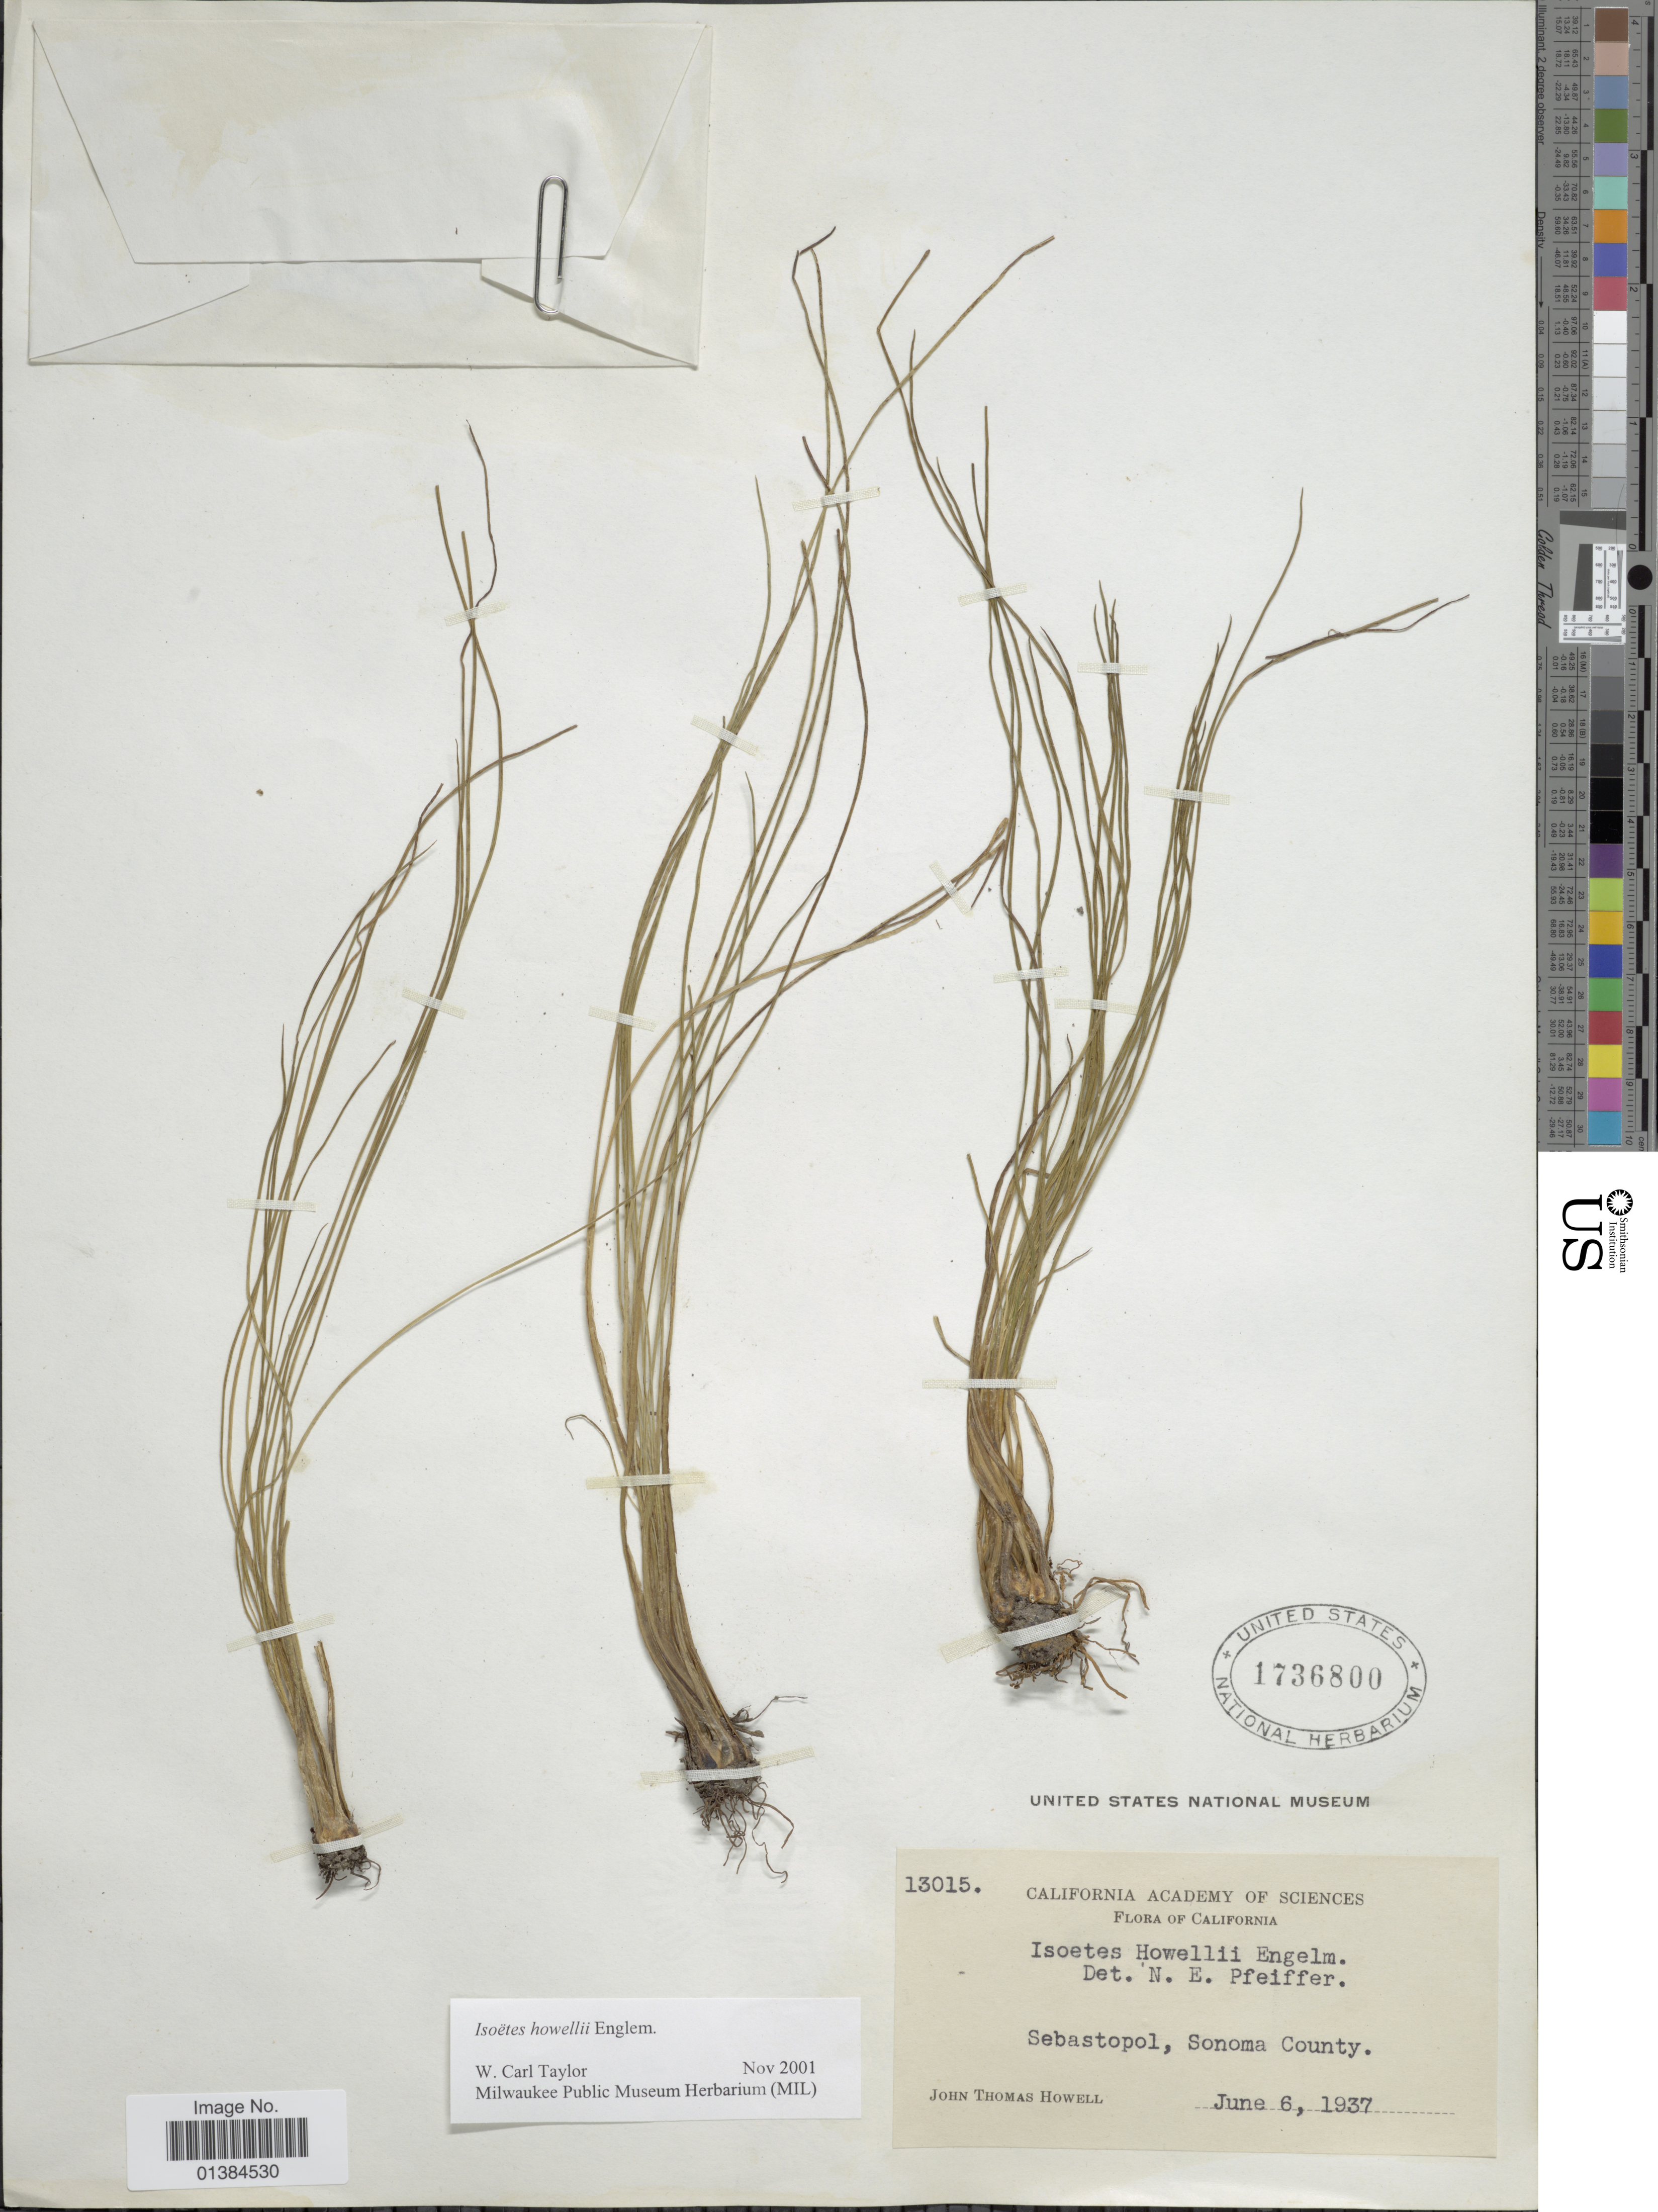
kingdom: Plantae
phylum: Tracheophyta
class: Lycopodiopsida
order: Isoetales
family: Isoetaceae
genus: Isoetes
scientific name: Isoetes howellii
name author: Engelm.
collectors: J. T. Howell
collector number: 13015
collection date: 1937-06-06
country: United States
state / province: California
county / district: Sonoma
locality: Sebastopol, Sonoma County.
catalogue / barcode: US 1736800